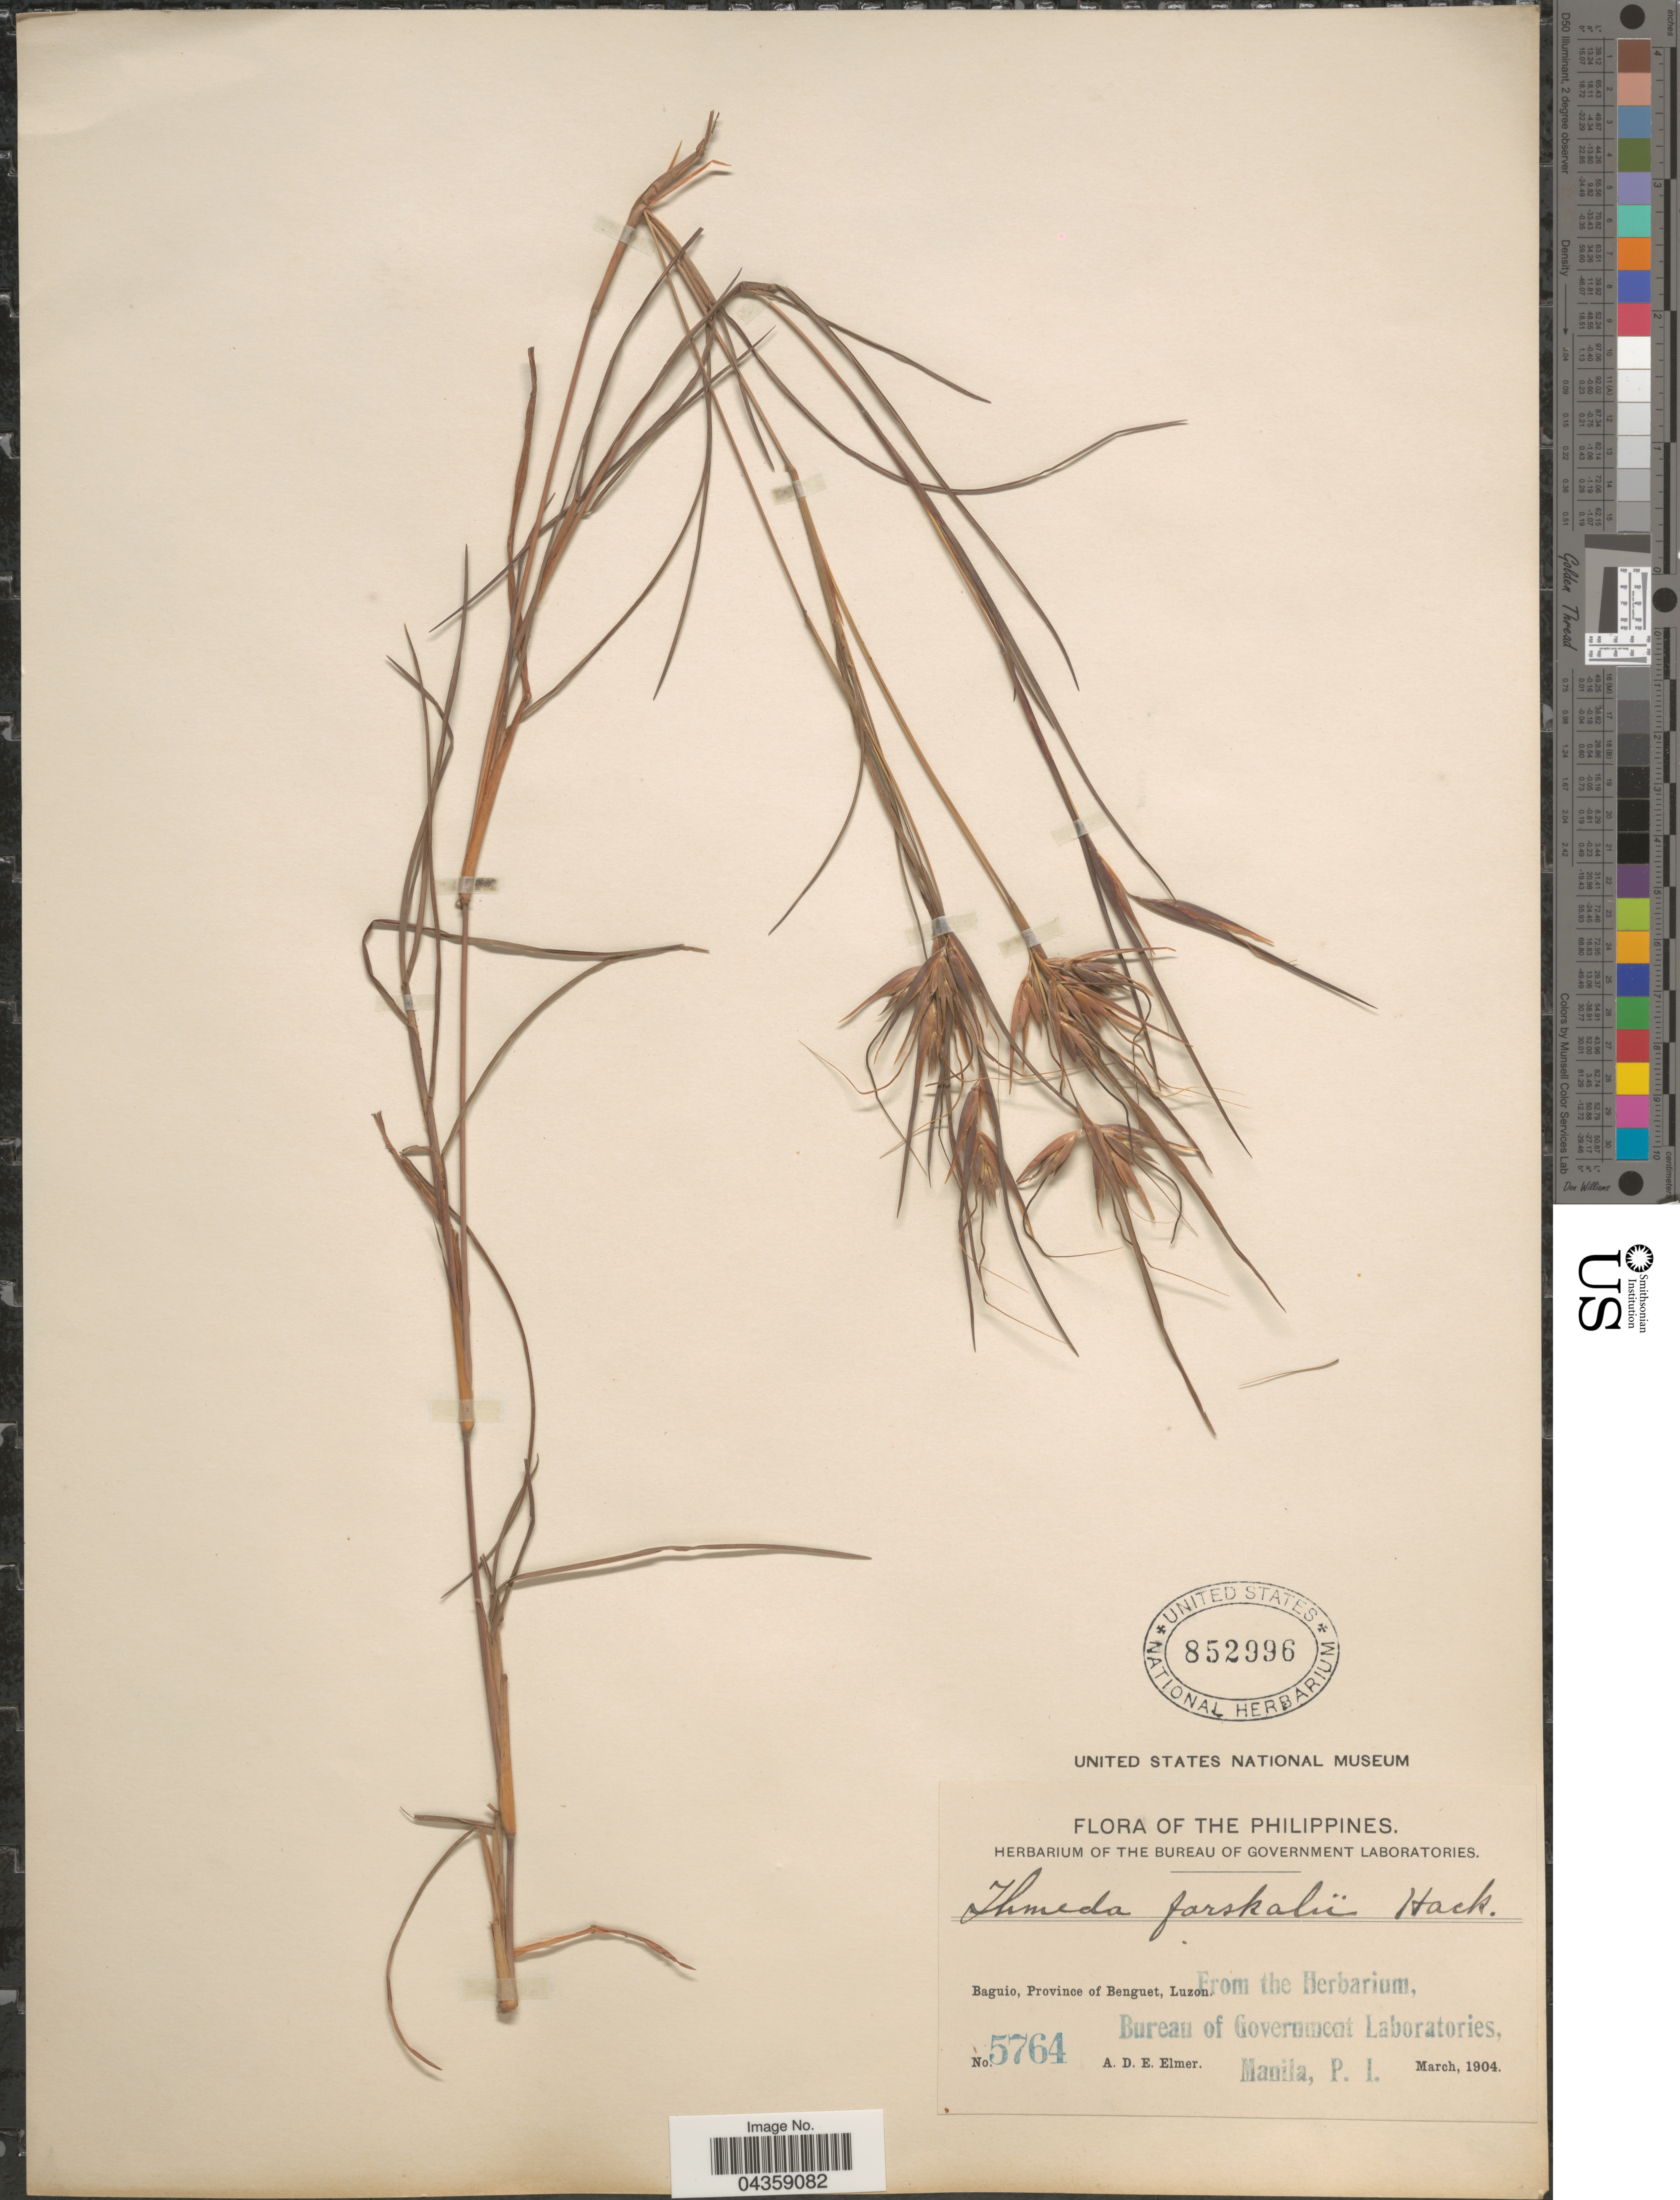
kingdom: Plantae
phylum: Tracheophyta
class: Liliopsida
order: Poales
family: Poaceae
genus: Themeda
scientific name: Themeda triandra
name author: Forssk.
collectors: A. D. E. Elmer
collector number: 5764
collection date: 1904-03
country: Philippines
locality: Baguio, Province of Benguet, Luzon.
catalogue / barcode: US 852996